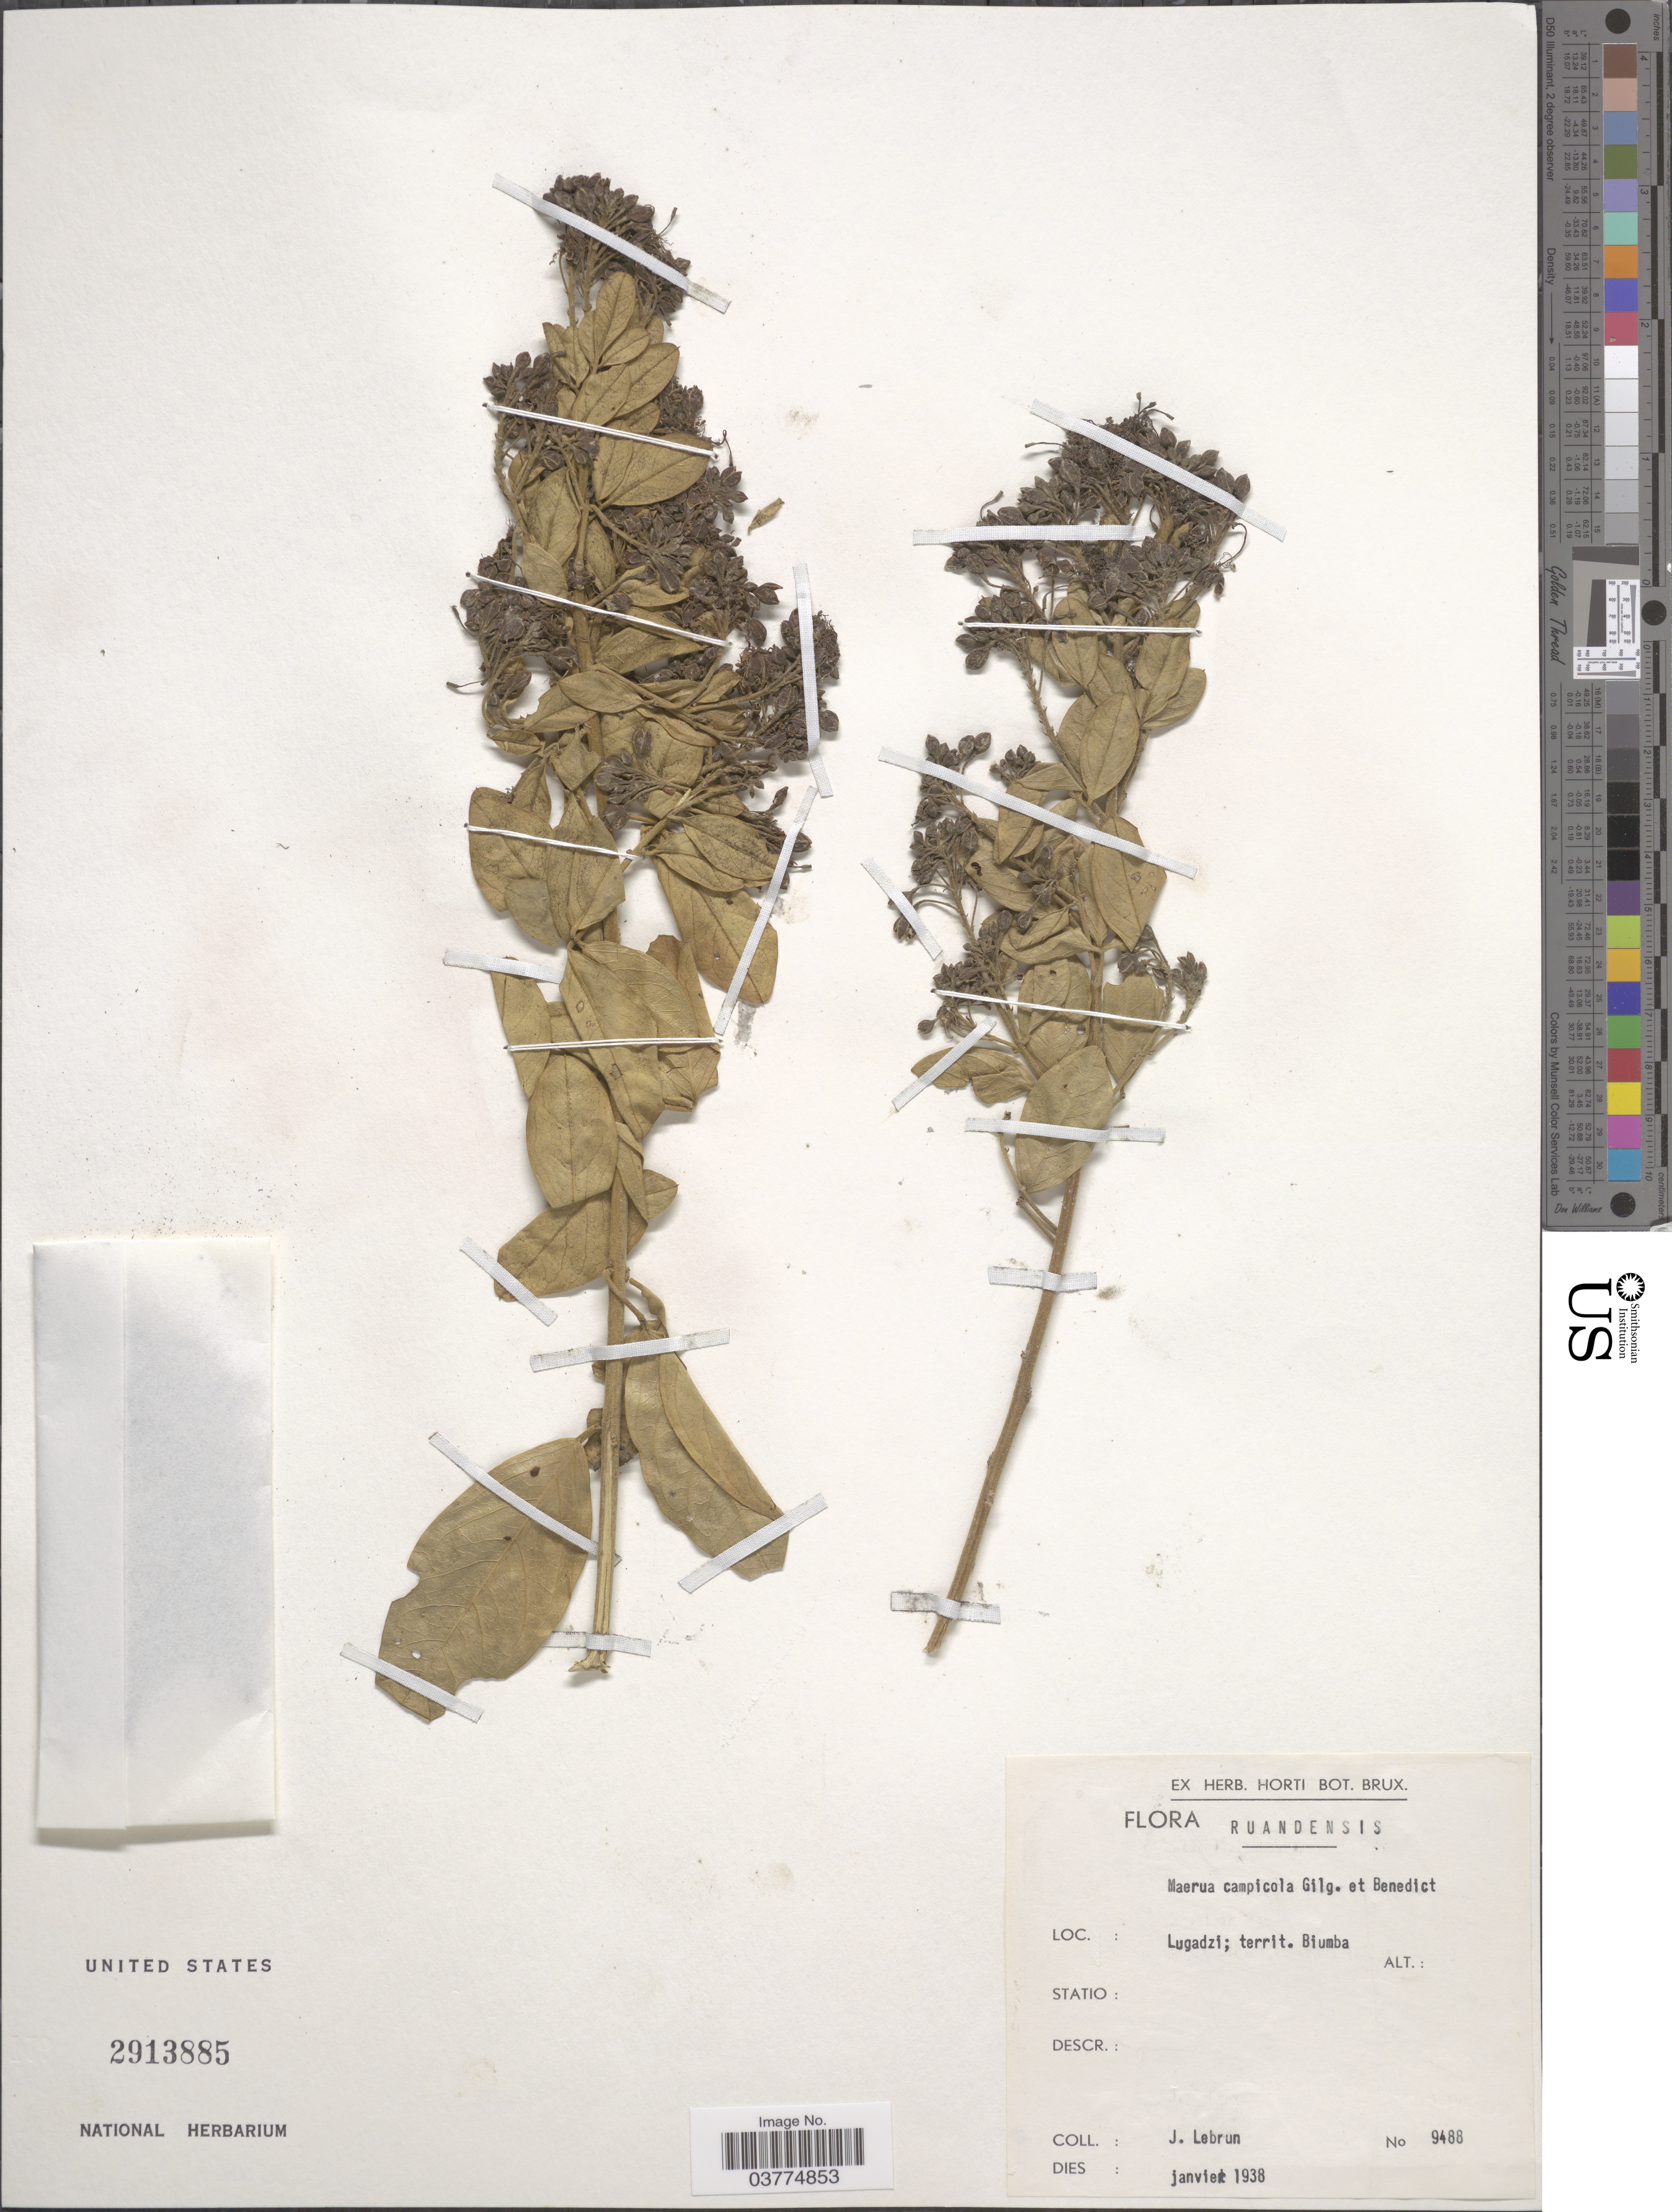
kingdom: Plantae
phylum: Tracheophyta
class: Magnoliopsida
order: Brassicales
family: Capparaceae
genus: Maerua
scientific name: Maerua campicola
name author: Gilg & Gilg-Ben.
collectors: J. A. Lebrun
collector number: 9488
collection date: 1938-01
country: Rwanda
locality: Ruandensis. Lugadzi; territ. Biumba.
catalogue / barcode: US 2913885